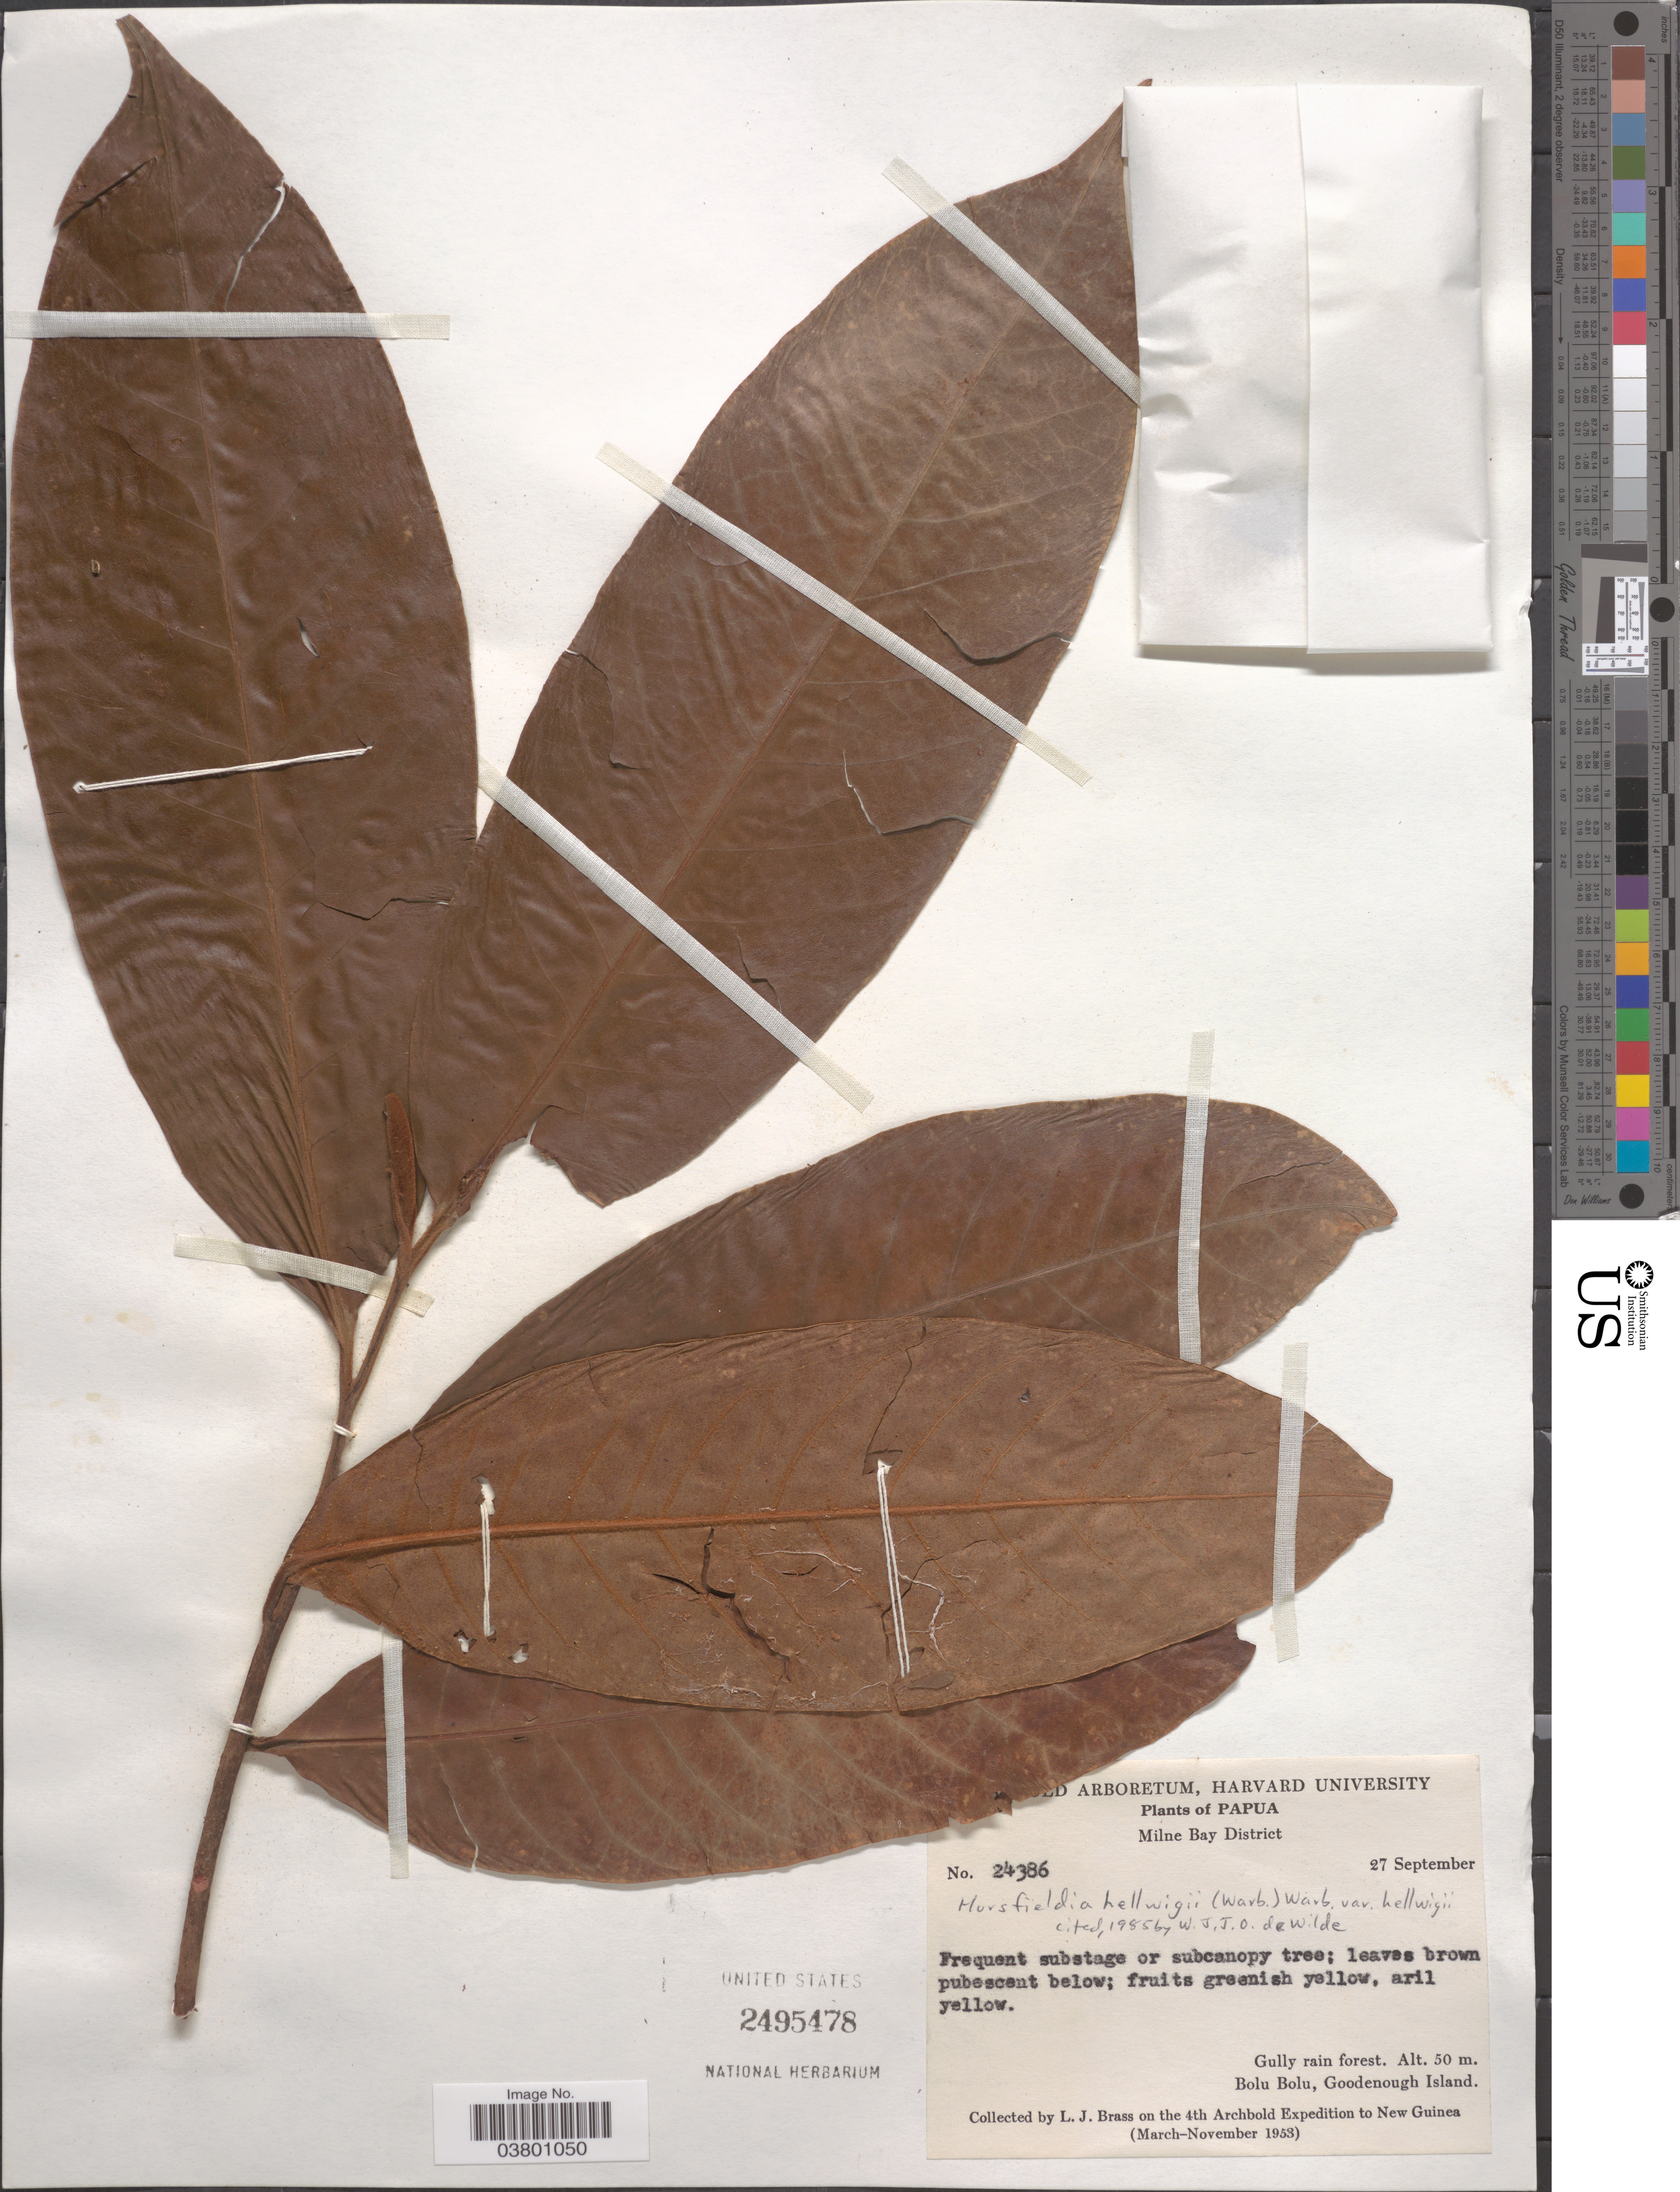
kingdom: Plantae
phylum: Tracheophyta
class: Magnoliopsida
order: Magnoliales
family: Myristicaceae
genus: Horsfieldia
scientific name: Horsfieldia hellwigii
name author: Warb.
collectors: L. J. Brass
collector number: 24386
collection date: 1953-09-27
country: Papua New Guinea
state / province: Milne Bay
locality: Papua. Milne Bay District. Gully rain forest. Bolu Bolu, Goodenough Island. New Guinea.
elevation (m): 50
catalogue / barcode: US 2495478